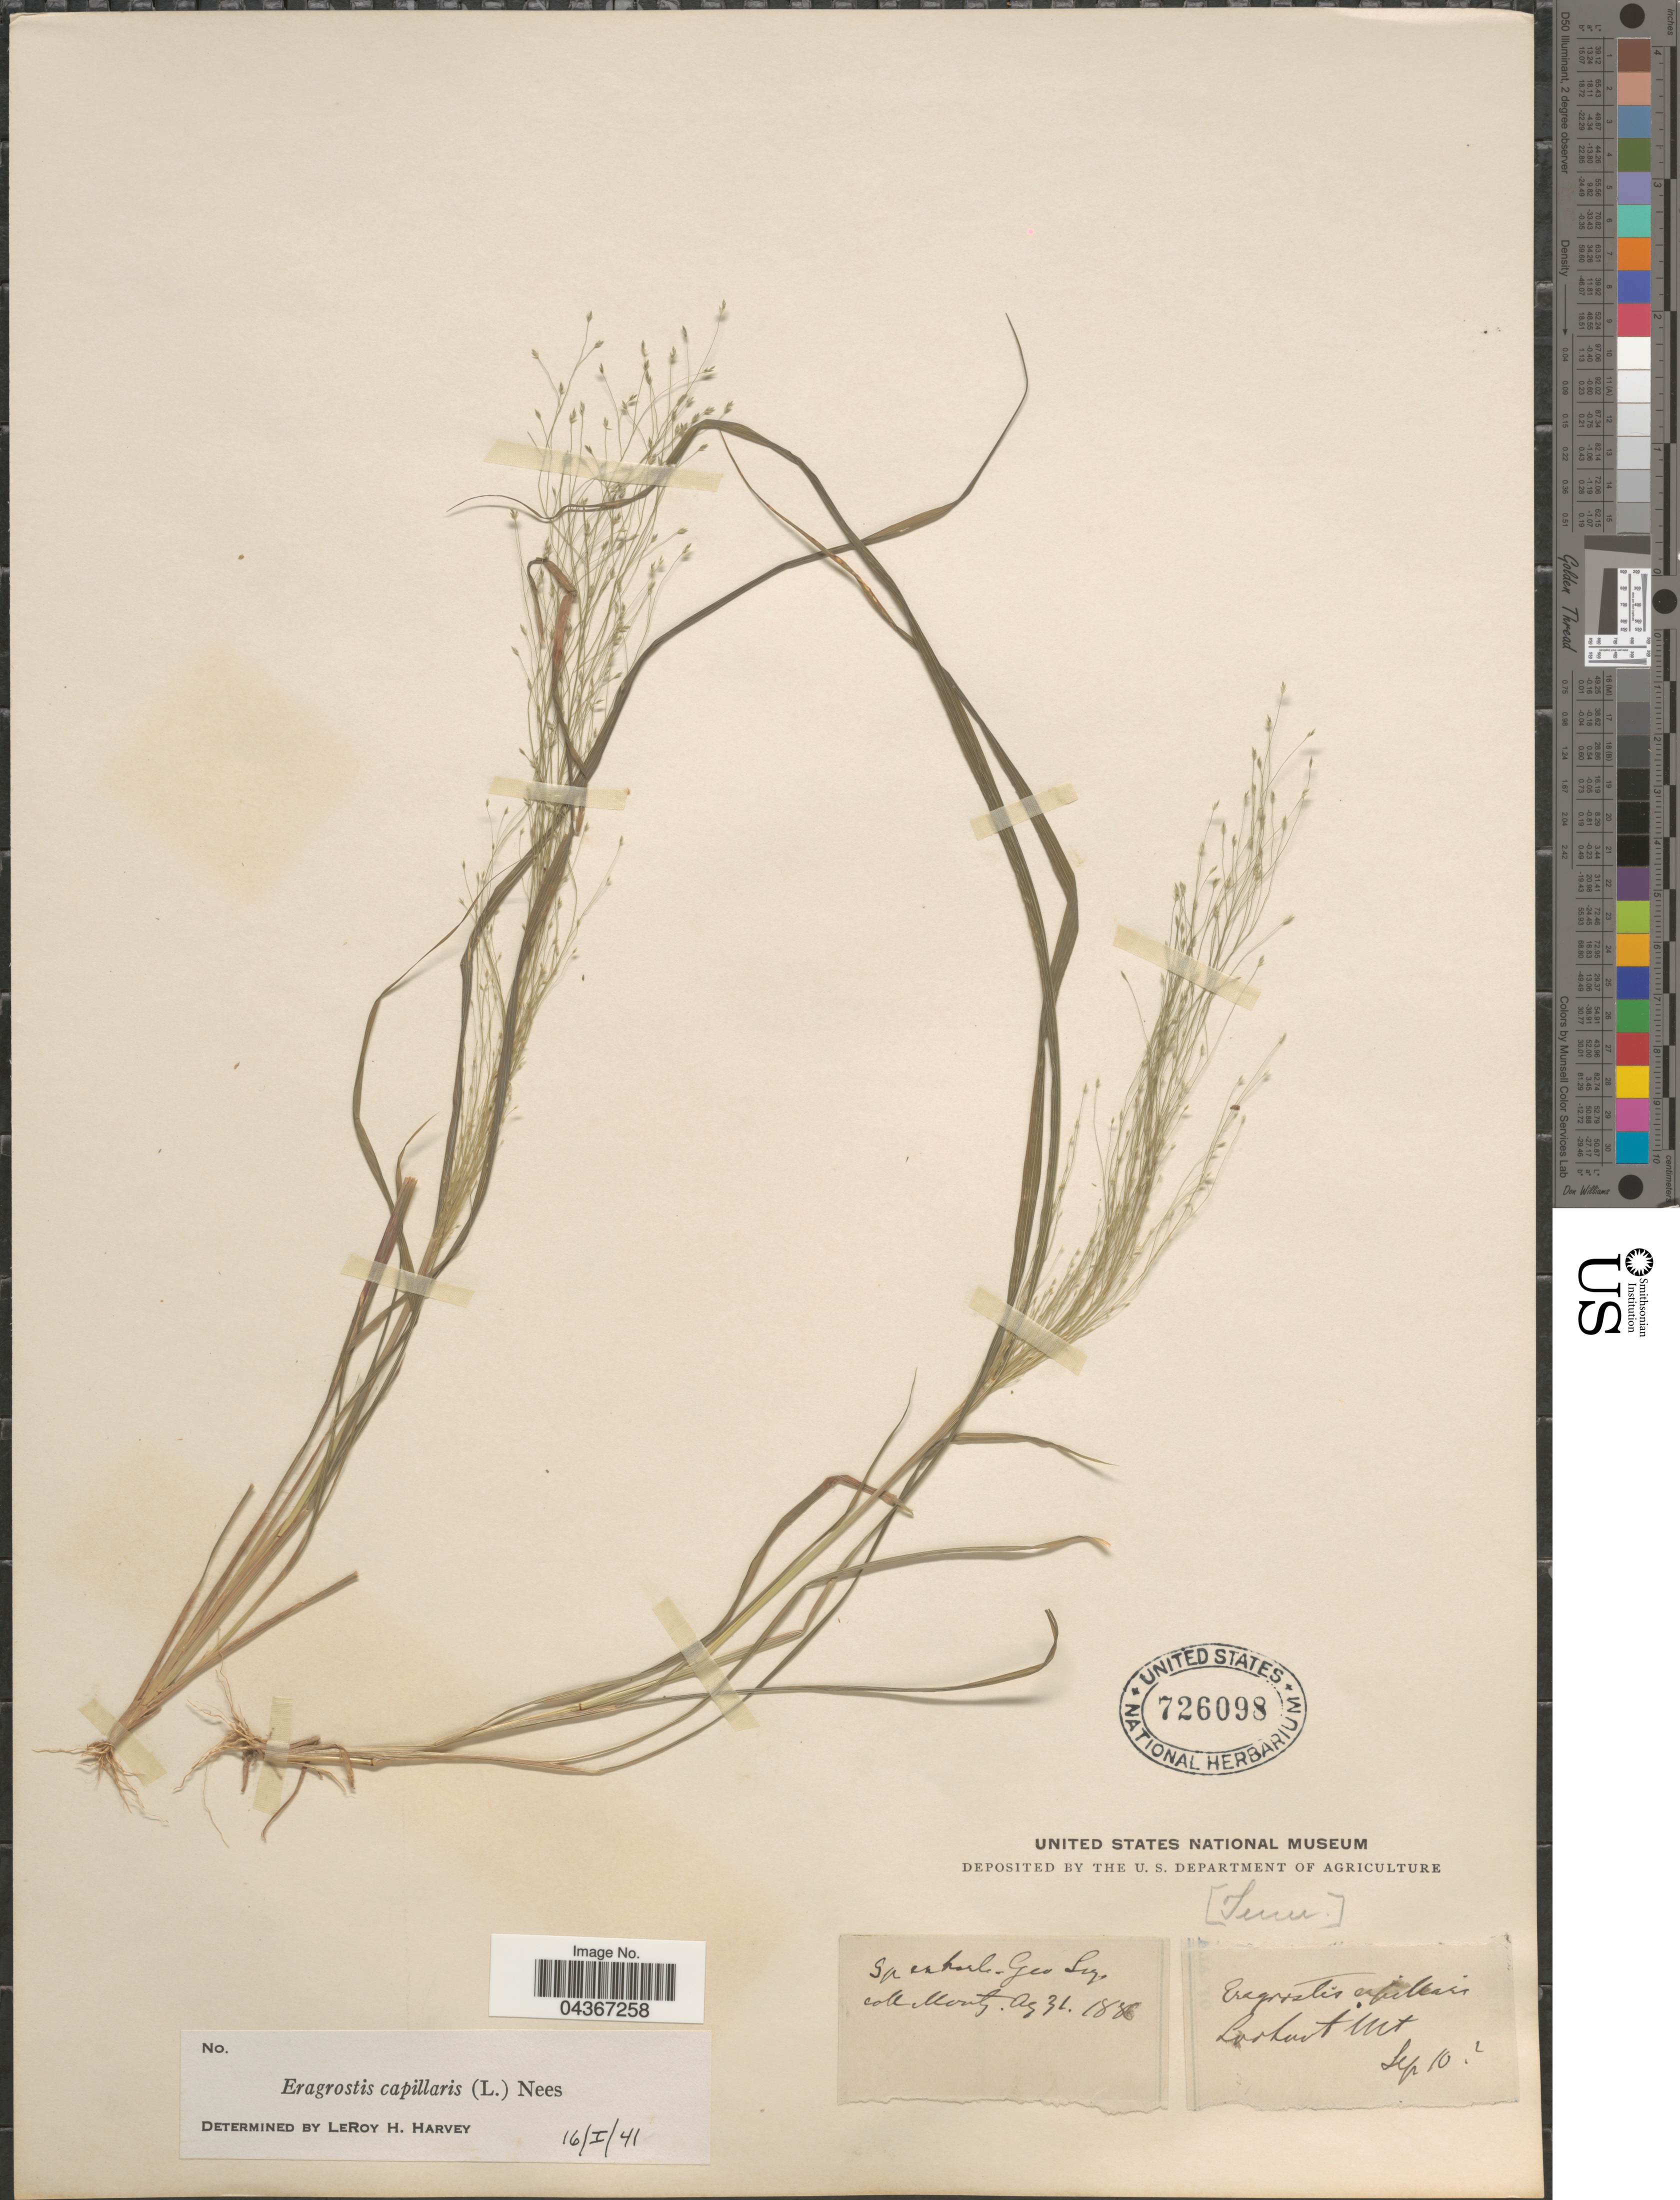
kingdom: Plantae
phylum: Tracheophyta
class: Liliopsida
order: Poales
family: Poaceae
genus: Eragrostis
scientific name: Eragrostis capillaris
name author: (L.) Nees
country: United States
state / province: Tennessee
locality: Lookout Mt.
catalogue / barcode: US 726098-2